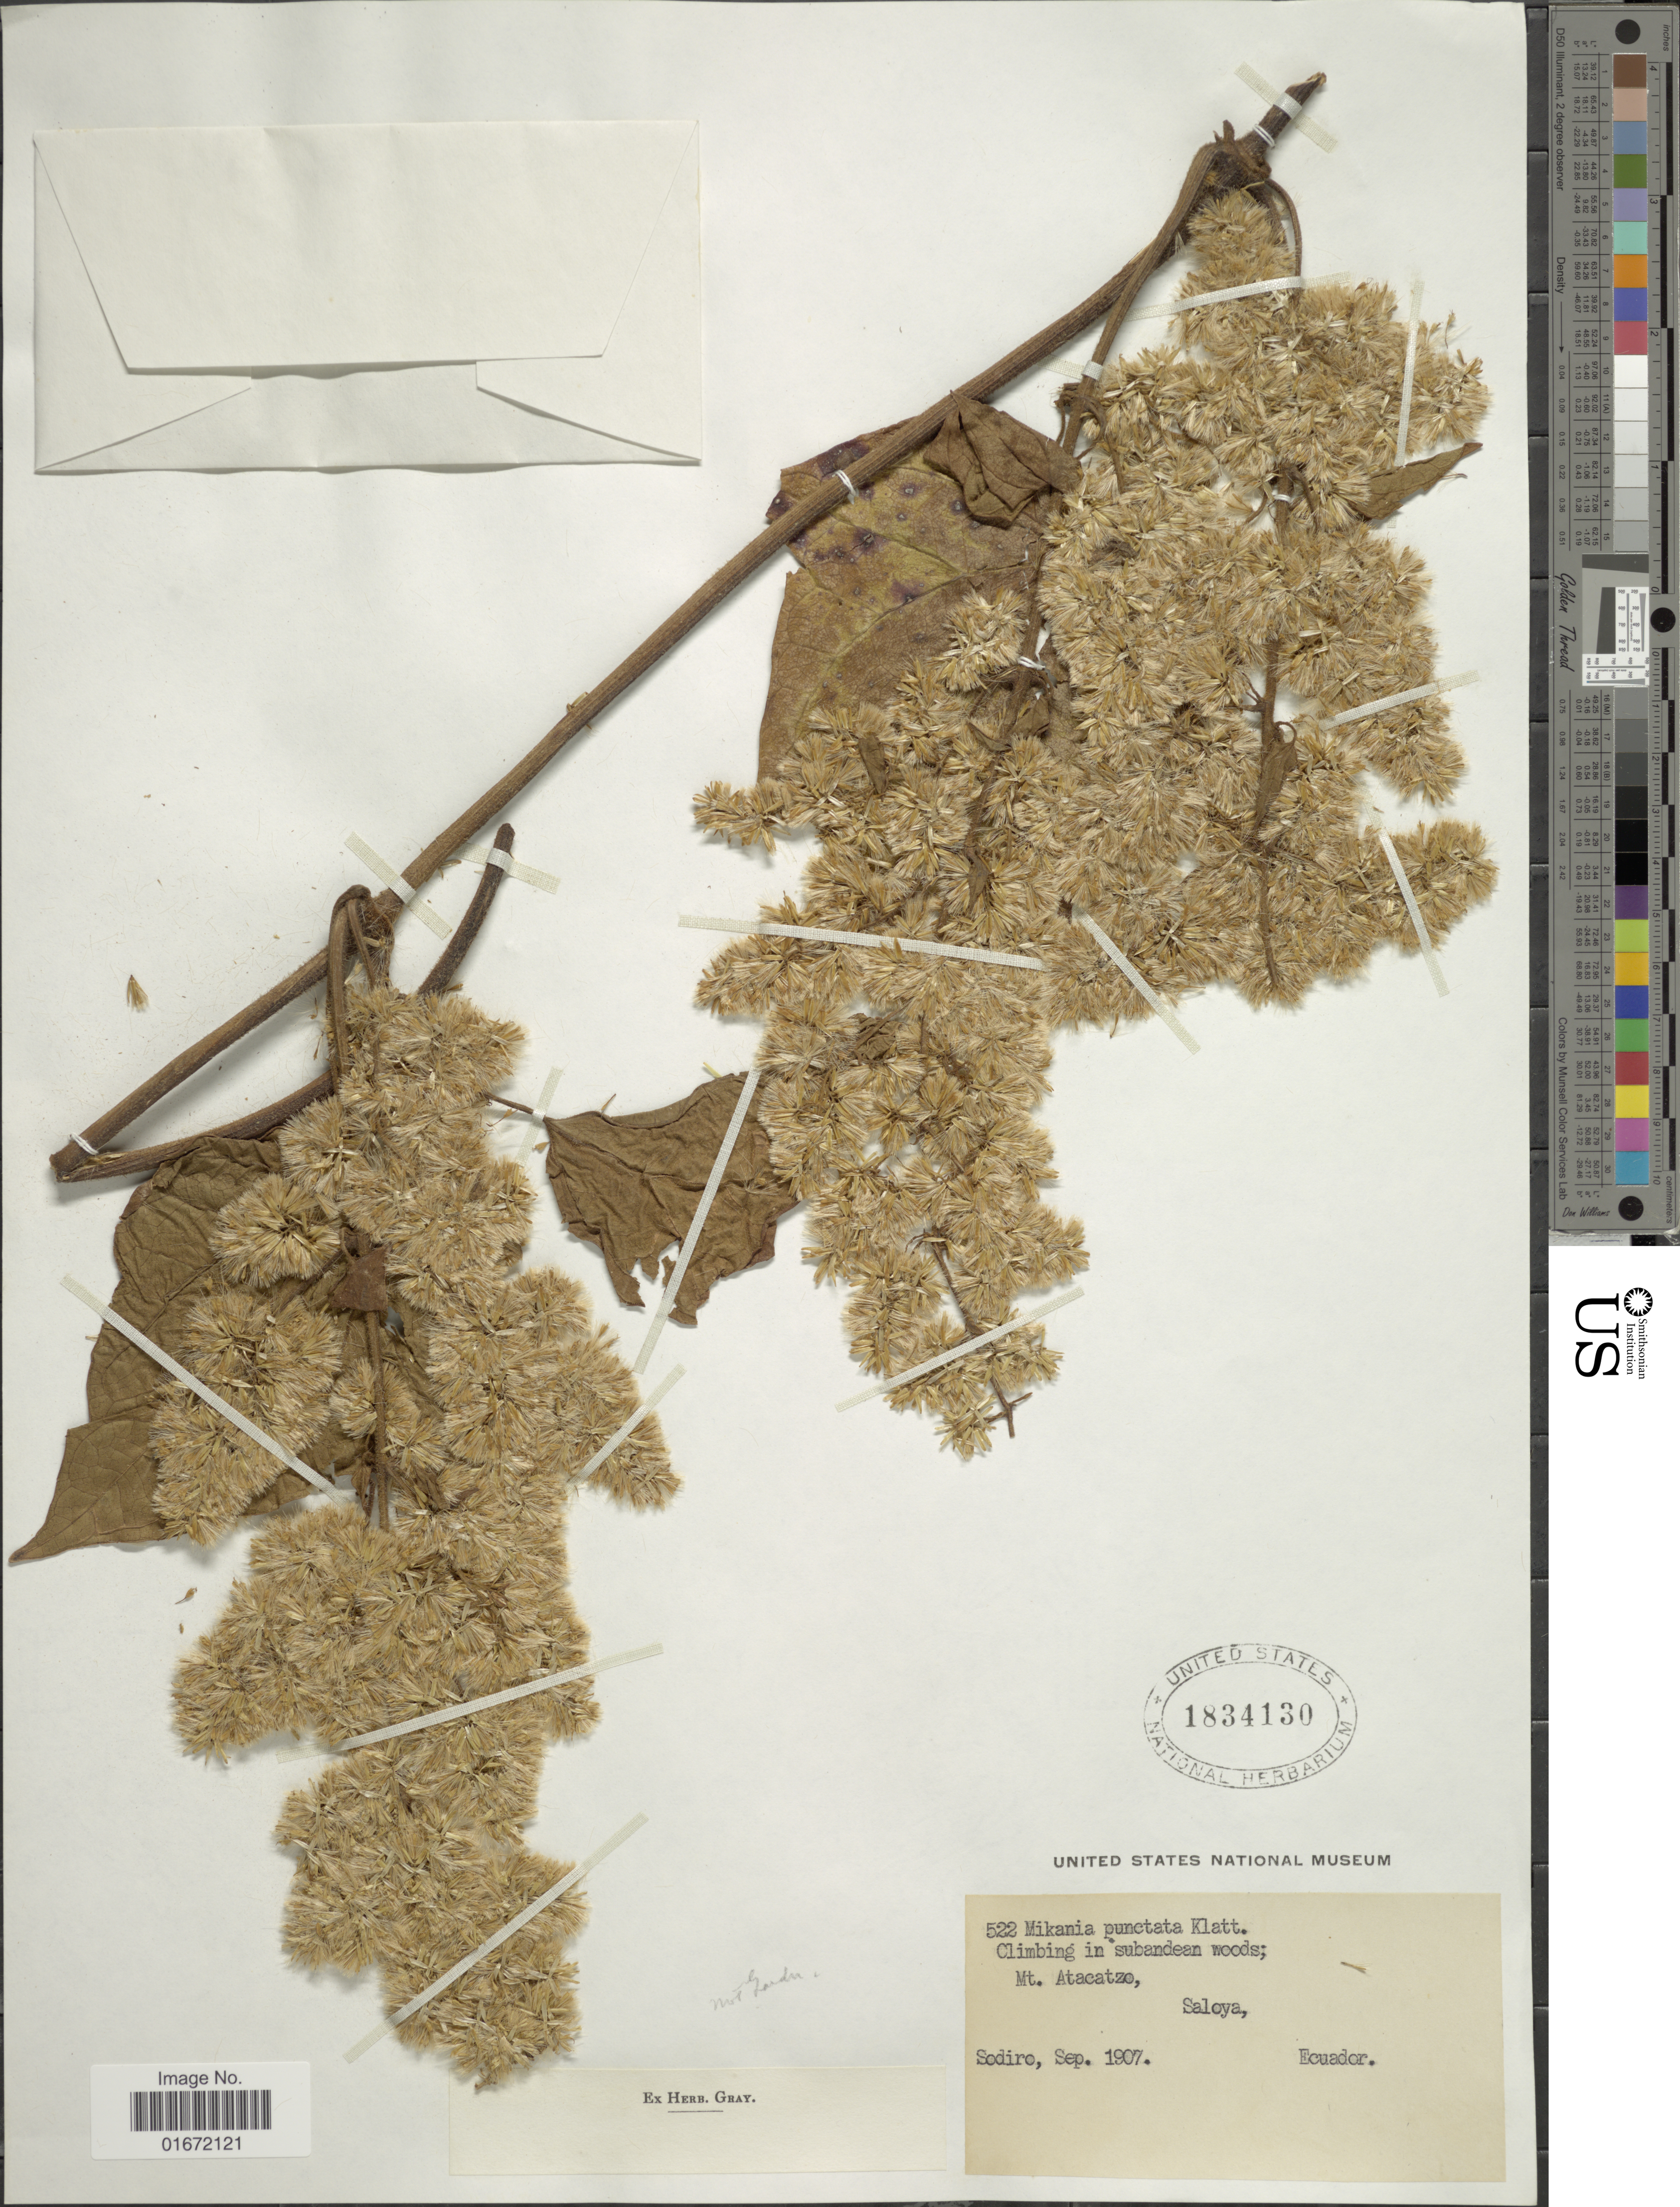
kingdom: Plantae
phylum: Tracheophyta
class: Magnoliopsida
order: Asterales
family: Asteraceae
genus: Mikania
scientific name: Mikania vitifolia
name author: DC.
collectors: Sodiro, --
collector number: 522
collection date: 1907-09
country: Ecuador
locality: Mt. Atacatzo, Saloya, Ecuador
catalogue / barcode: US 1834130